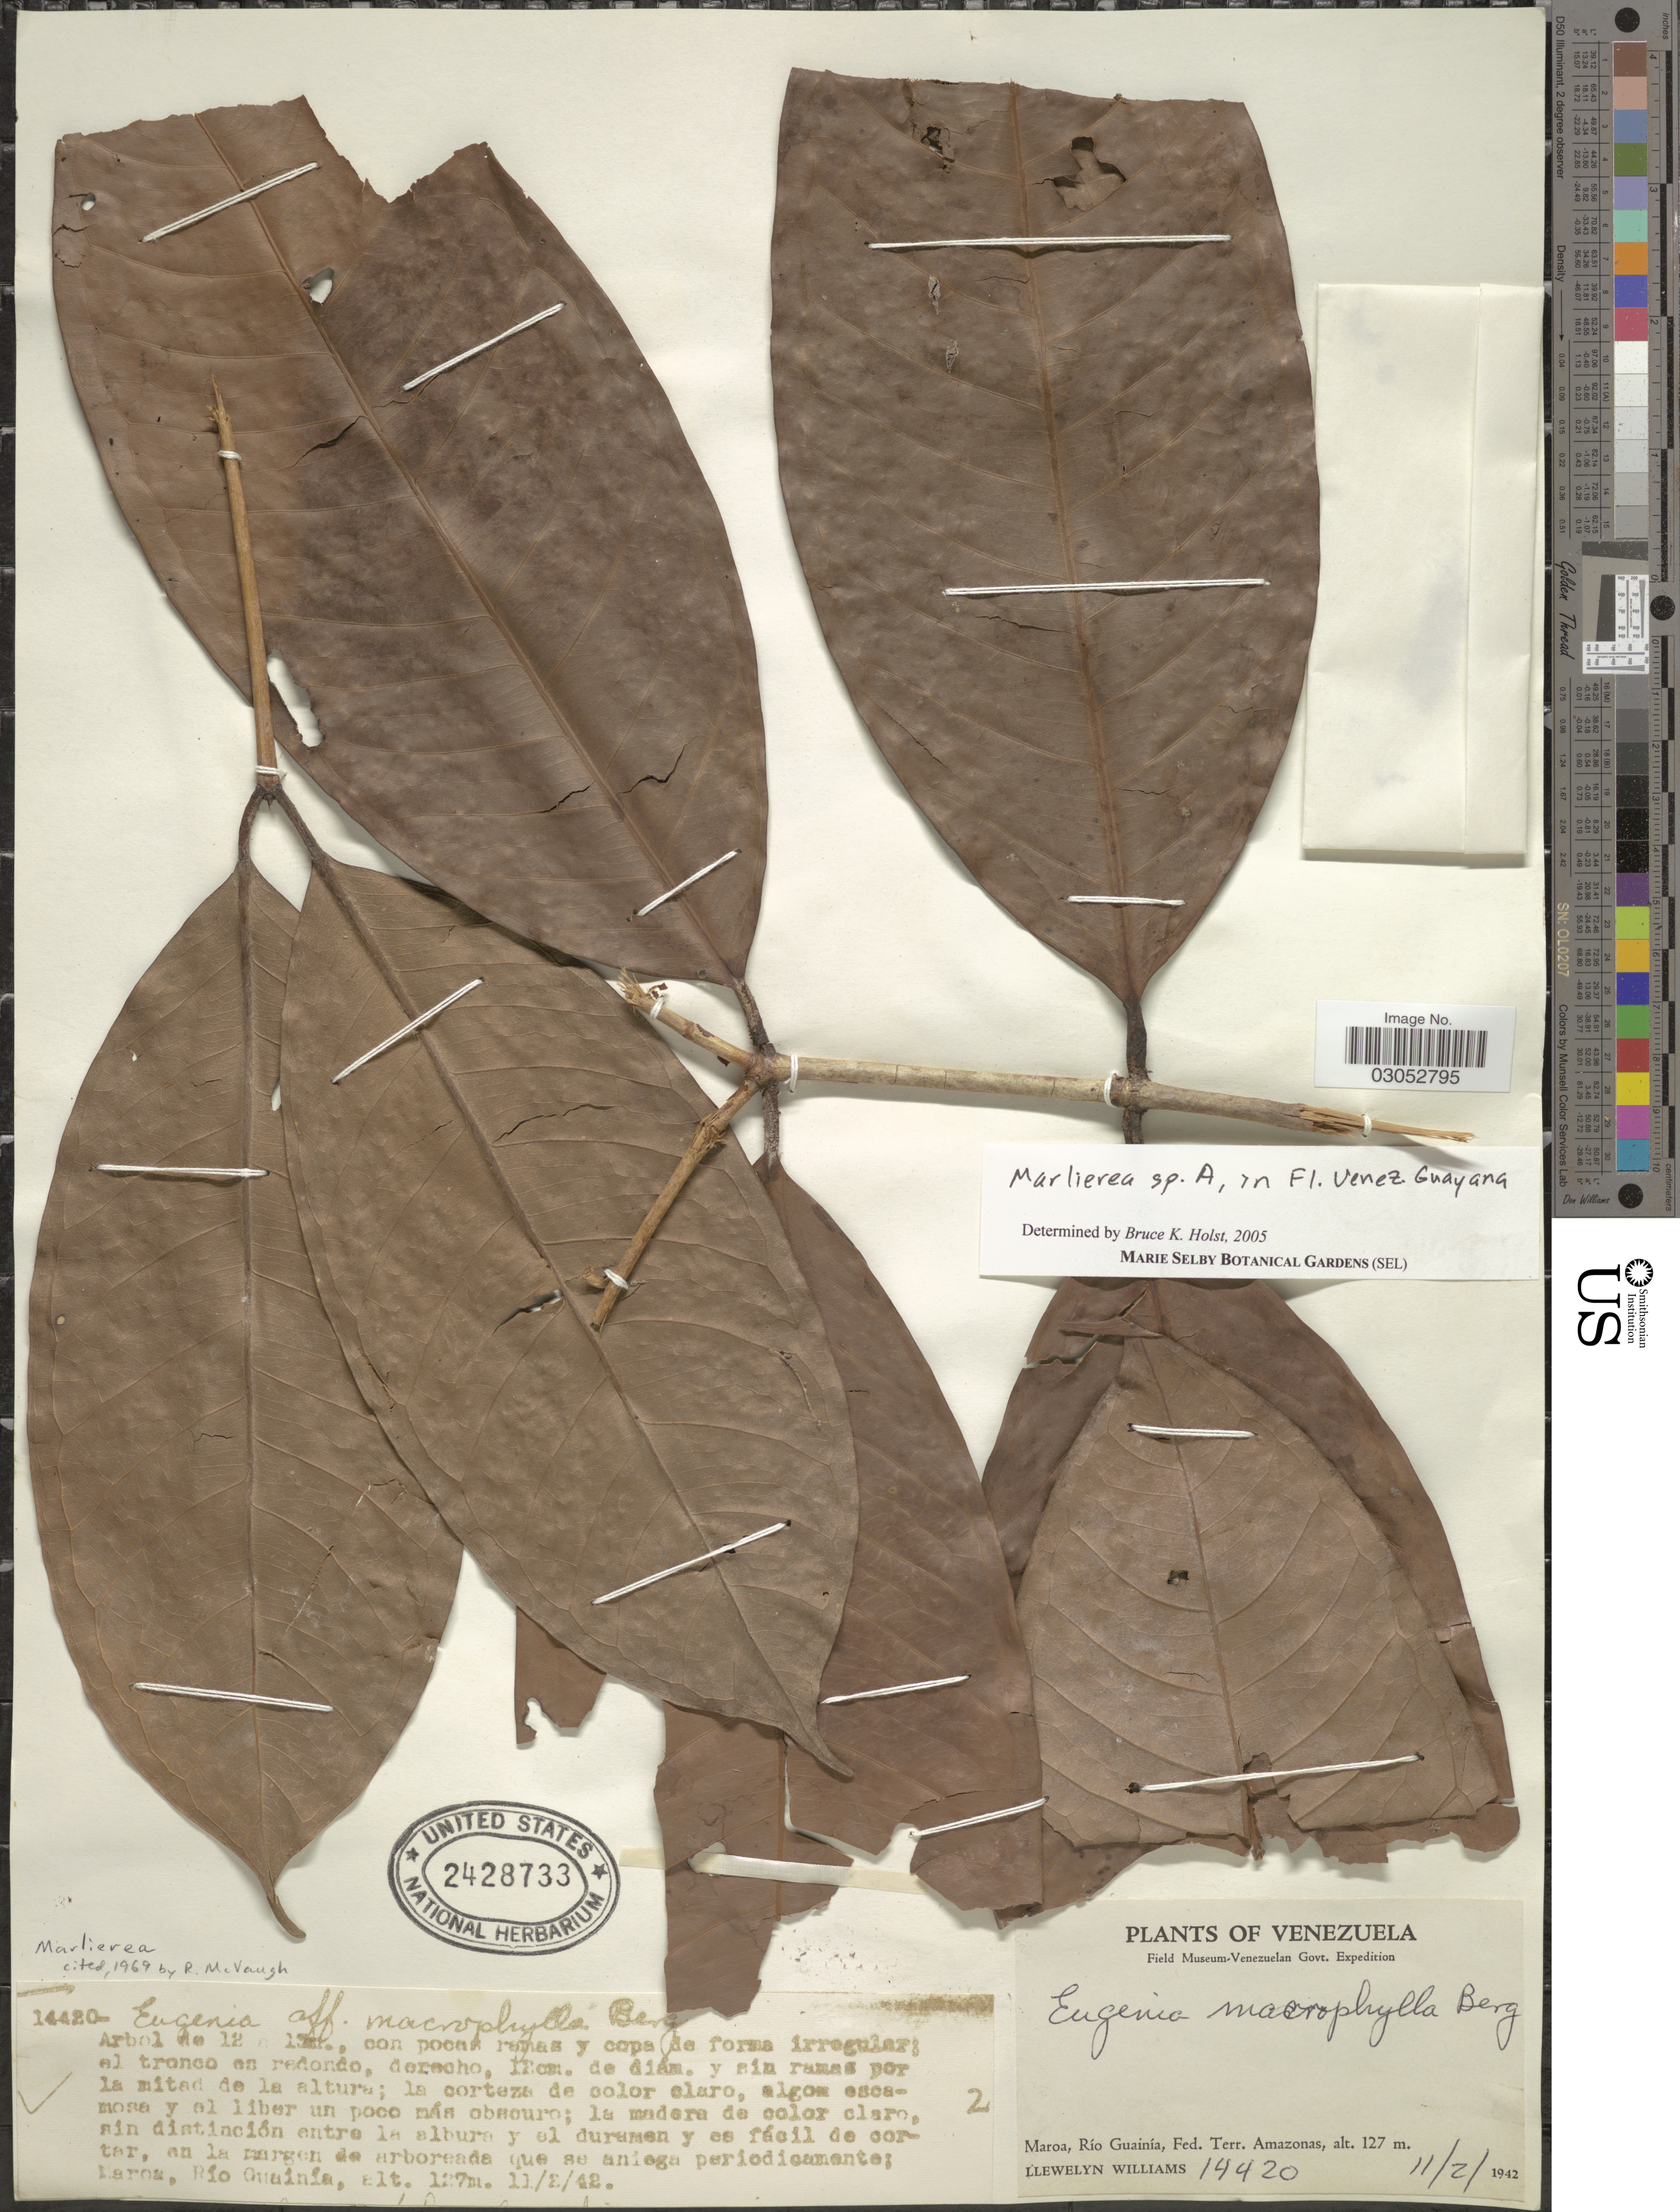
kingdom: Plantae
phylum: Tracheophyta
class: Magnoliopsida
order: Myrtales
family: Myrtaceae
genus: Myrcia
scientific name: Myrcia sp.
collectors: Ll. Williams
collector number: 14420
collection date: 1942-02-11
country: Venezuela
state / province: Amazonas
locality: Maroa, Río Guainía, Fed. Terr. Amazonas.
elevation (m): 127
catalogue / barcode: US 2428733